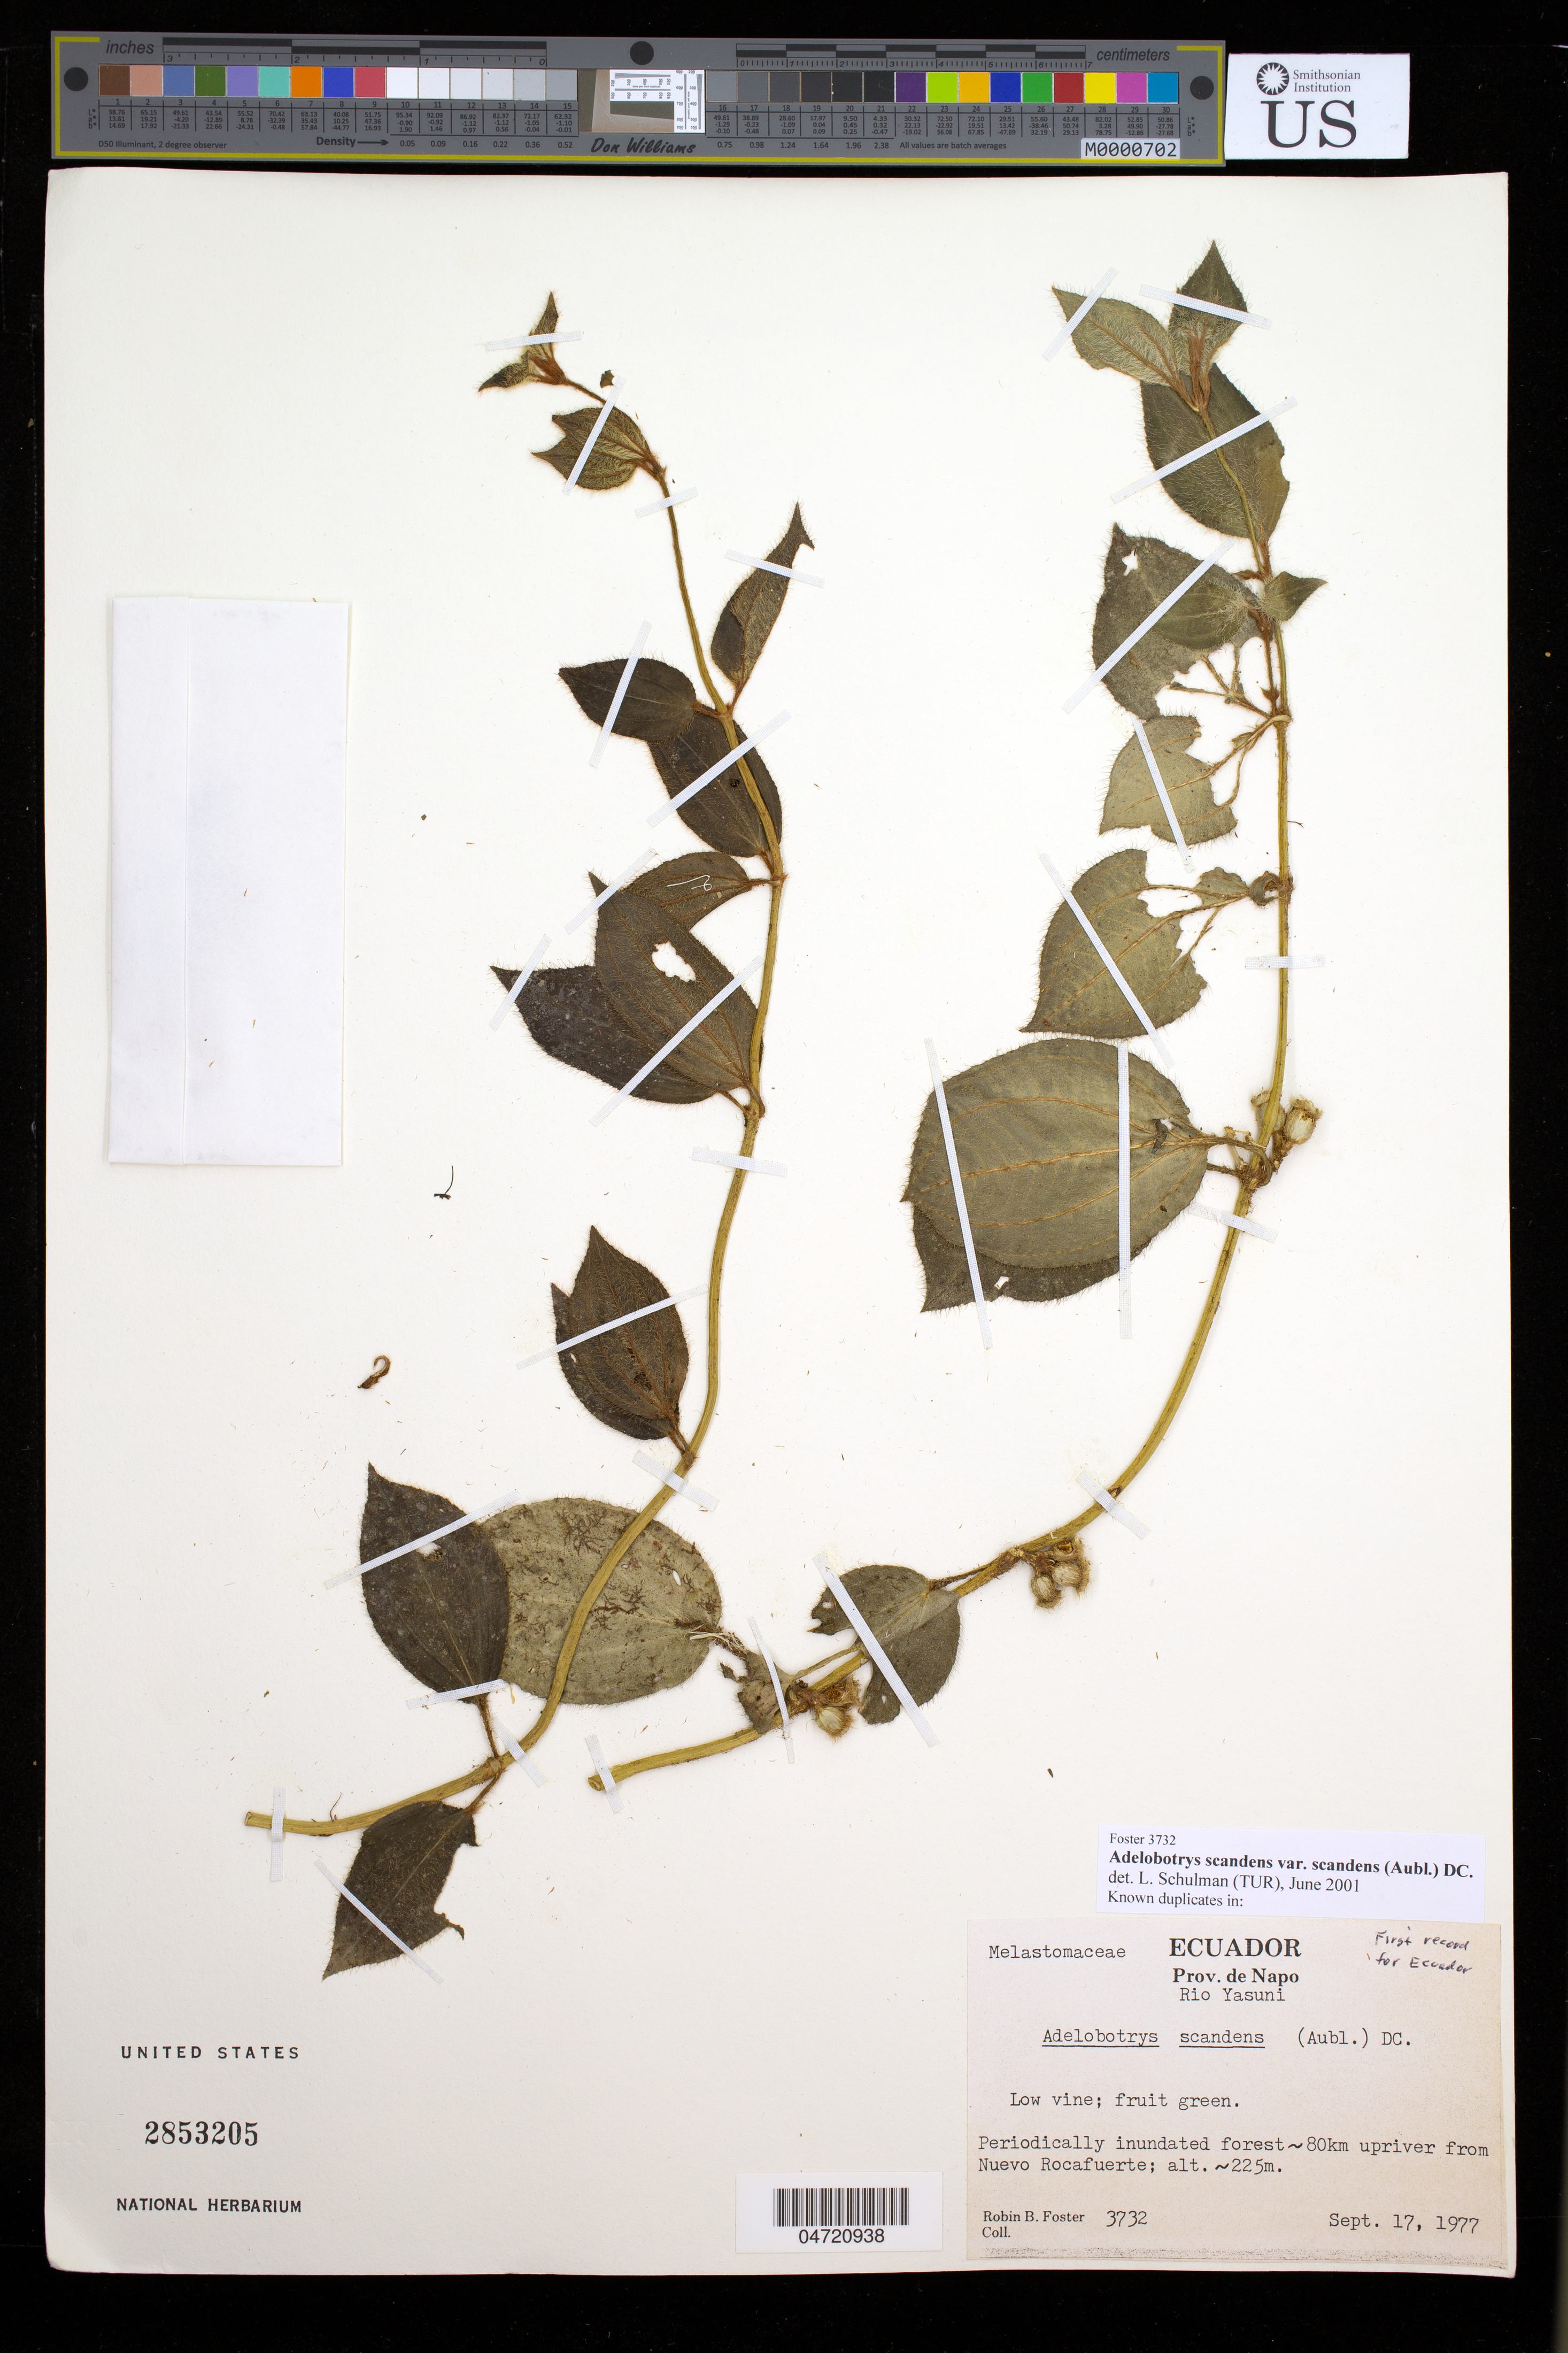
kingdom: Plantae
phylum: Tracheophyta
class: Magnoliopsida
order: Myrtales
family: Melastomataceae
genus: Adelobotrys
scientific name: Adelobotrys scandens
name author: (Aubl.) DC.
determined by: Schulman, Leif, (TUR), University of Turku (FINLAND)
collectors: R. B. Foster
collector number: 3732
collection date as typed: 17 Sep 1977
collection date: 1977-09-17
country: Ecuador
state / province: Napo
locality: Río Yasuní, ca. 80 km up river from Nuevo Rocafuerte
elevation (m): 225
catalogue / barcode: US 2853205